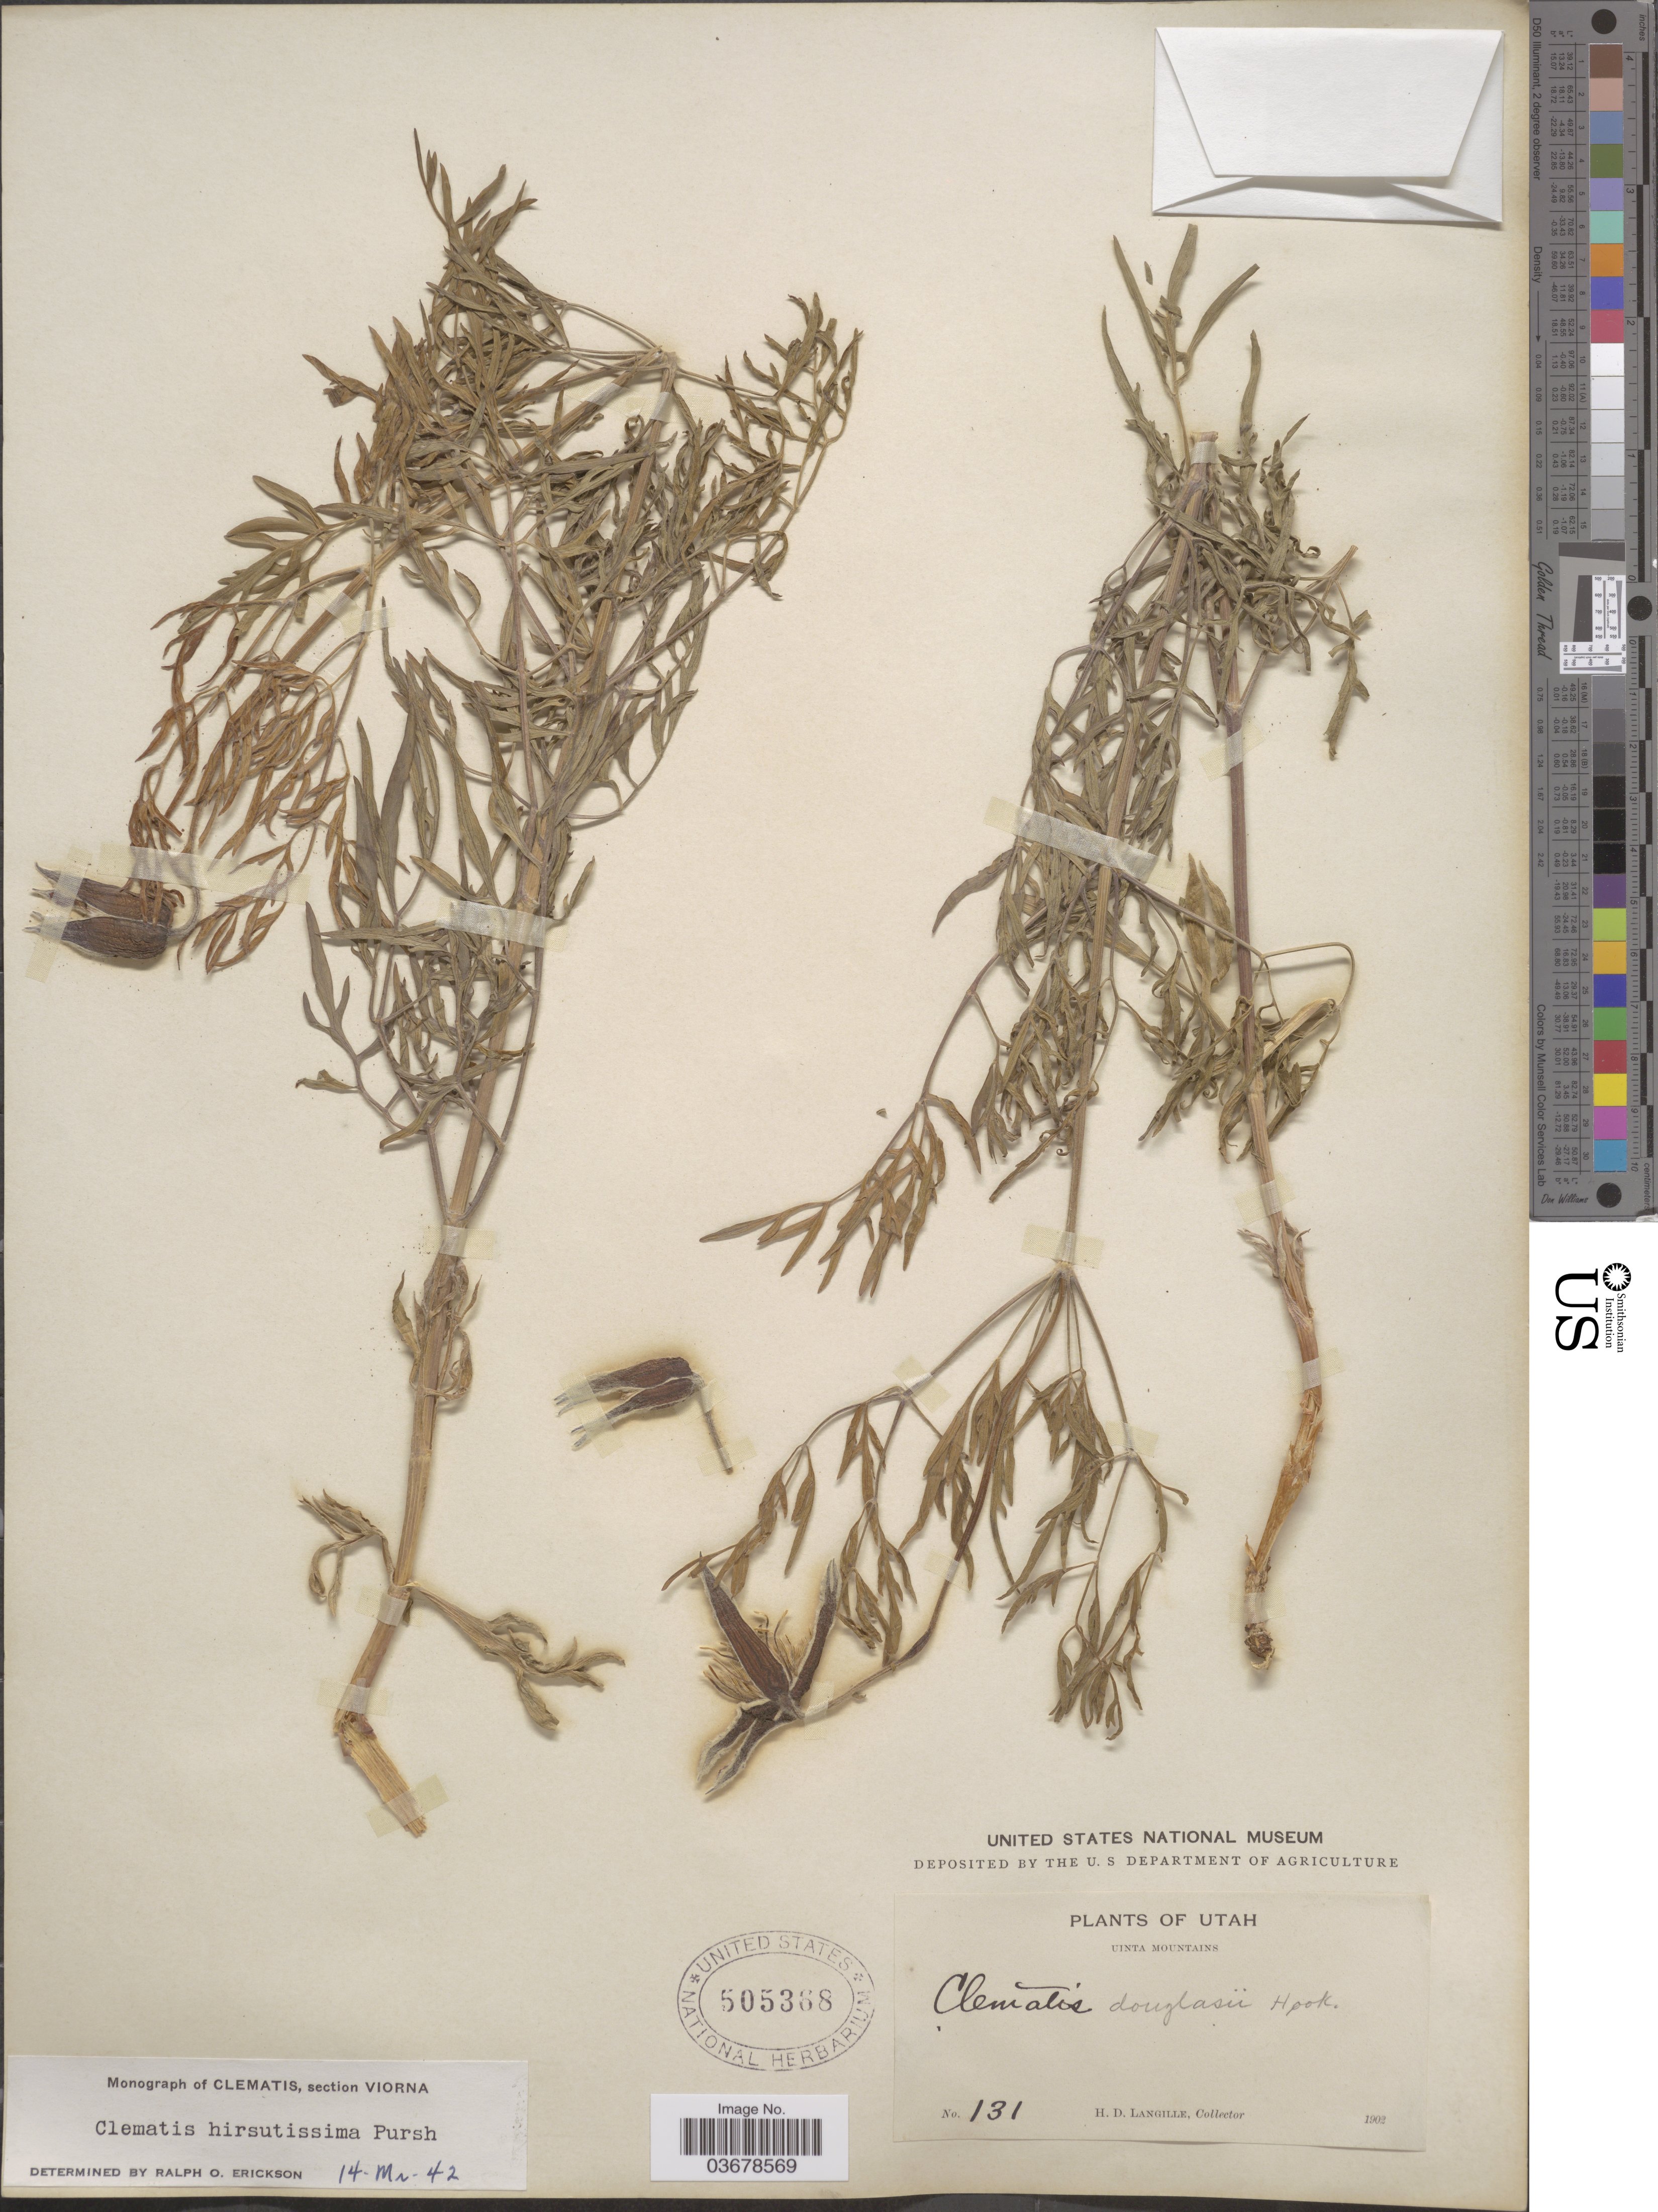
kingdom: Plantae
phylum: Tracheophyta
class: Magnoliopsida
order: Ranunculales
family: Ranunculaceae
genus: Clematis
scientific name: Clematis viorna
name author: L.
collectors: H. Langille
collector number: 131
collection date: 1902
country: United States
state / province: Utah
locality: Uinta Mountains.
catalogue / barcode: US 505368